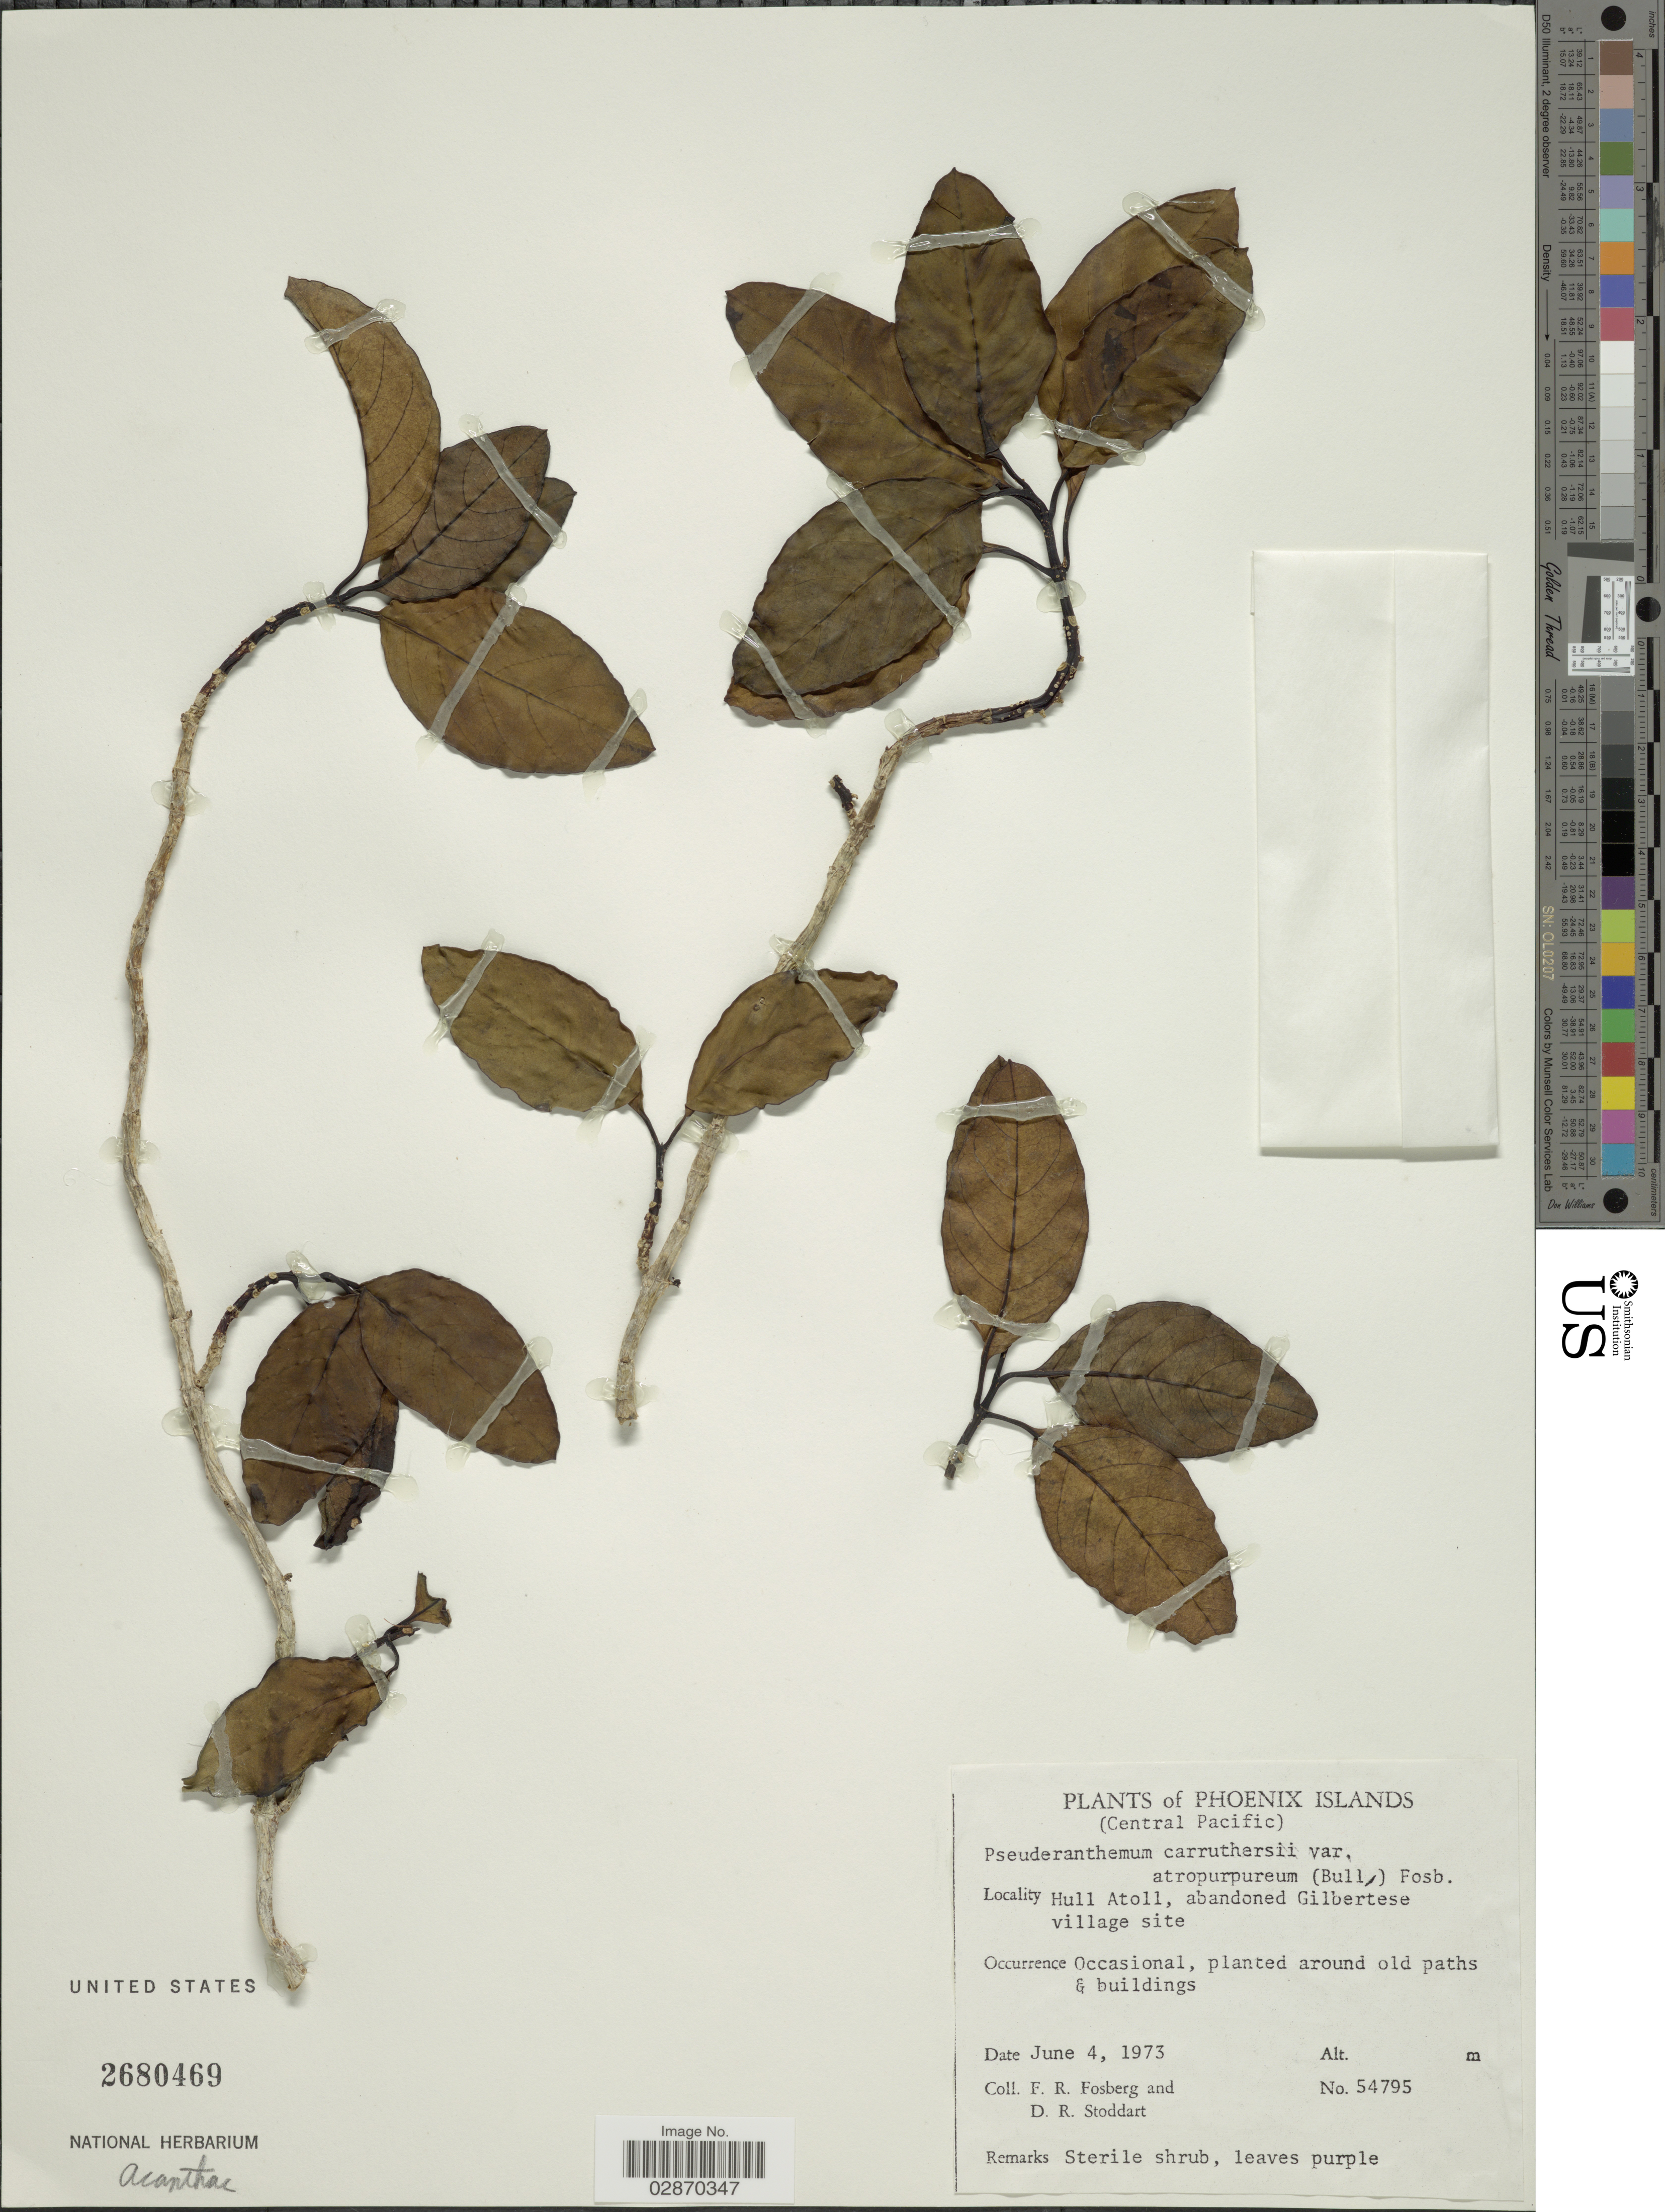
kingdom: Plantae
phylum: Tracheophyta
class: Magnoliopsida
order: Lamiales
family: Acanthaceae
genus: Pseuderanthemum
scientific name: Pseuderanthemum carruthersii var. atropurpureum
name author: (W. Bull) Fosberg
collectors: F. R. Fosberg & D. R. Stoddart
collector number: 54795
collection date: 1973-06-04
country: Kiribati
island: Orona [Hull] Atoll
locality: Phoenix Islands. (Central Pacific). Hull Atoll, abandoned Gilbertese village site. Planted around old paths & buldings.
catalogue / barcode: US 2680469